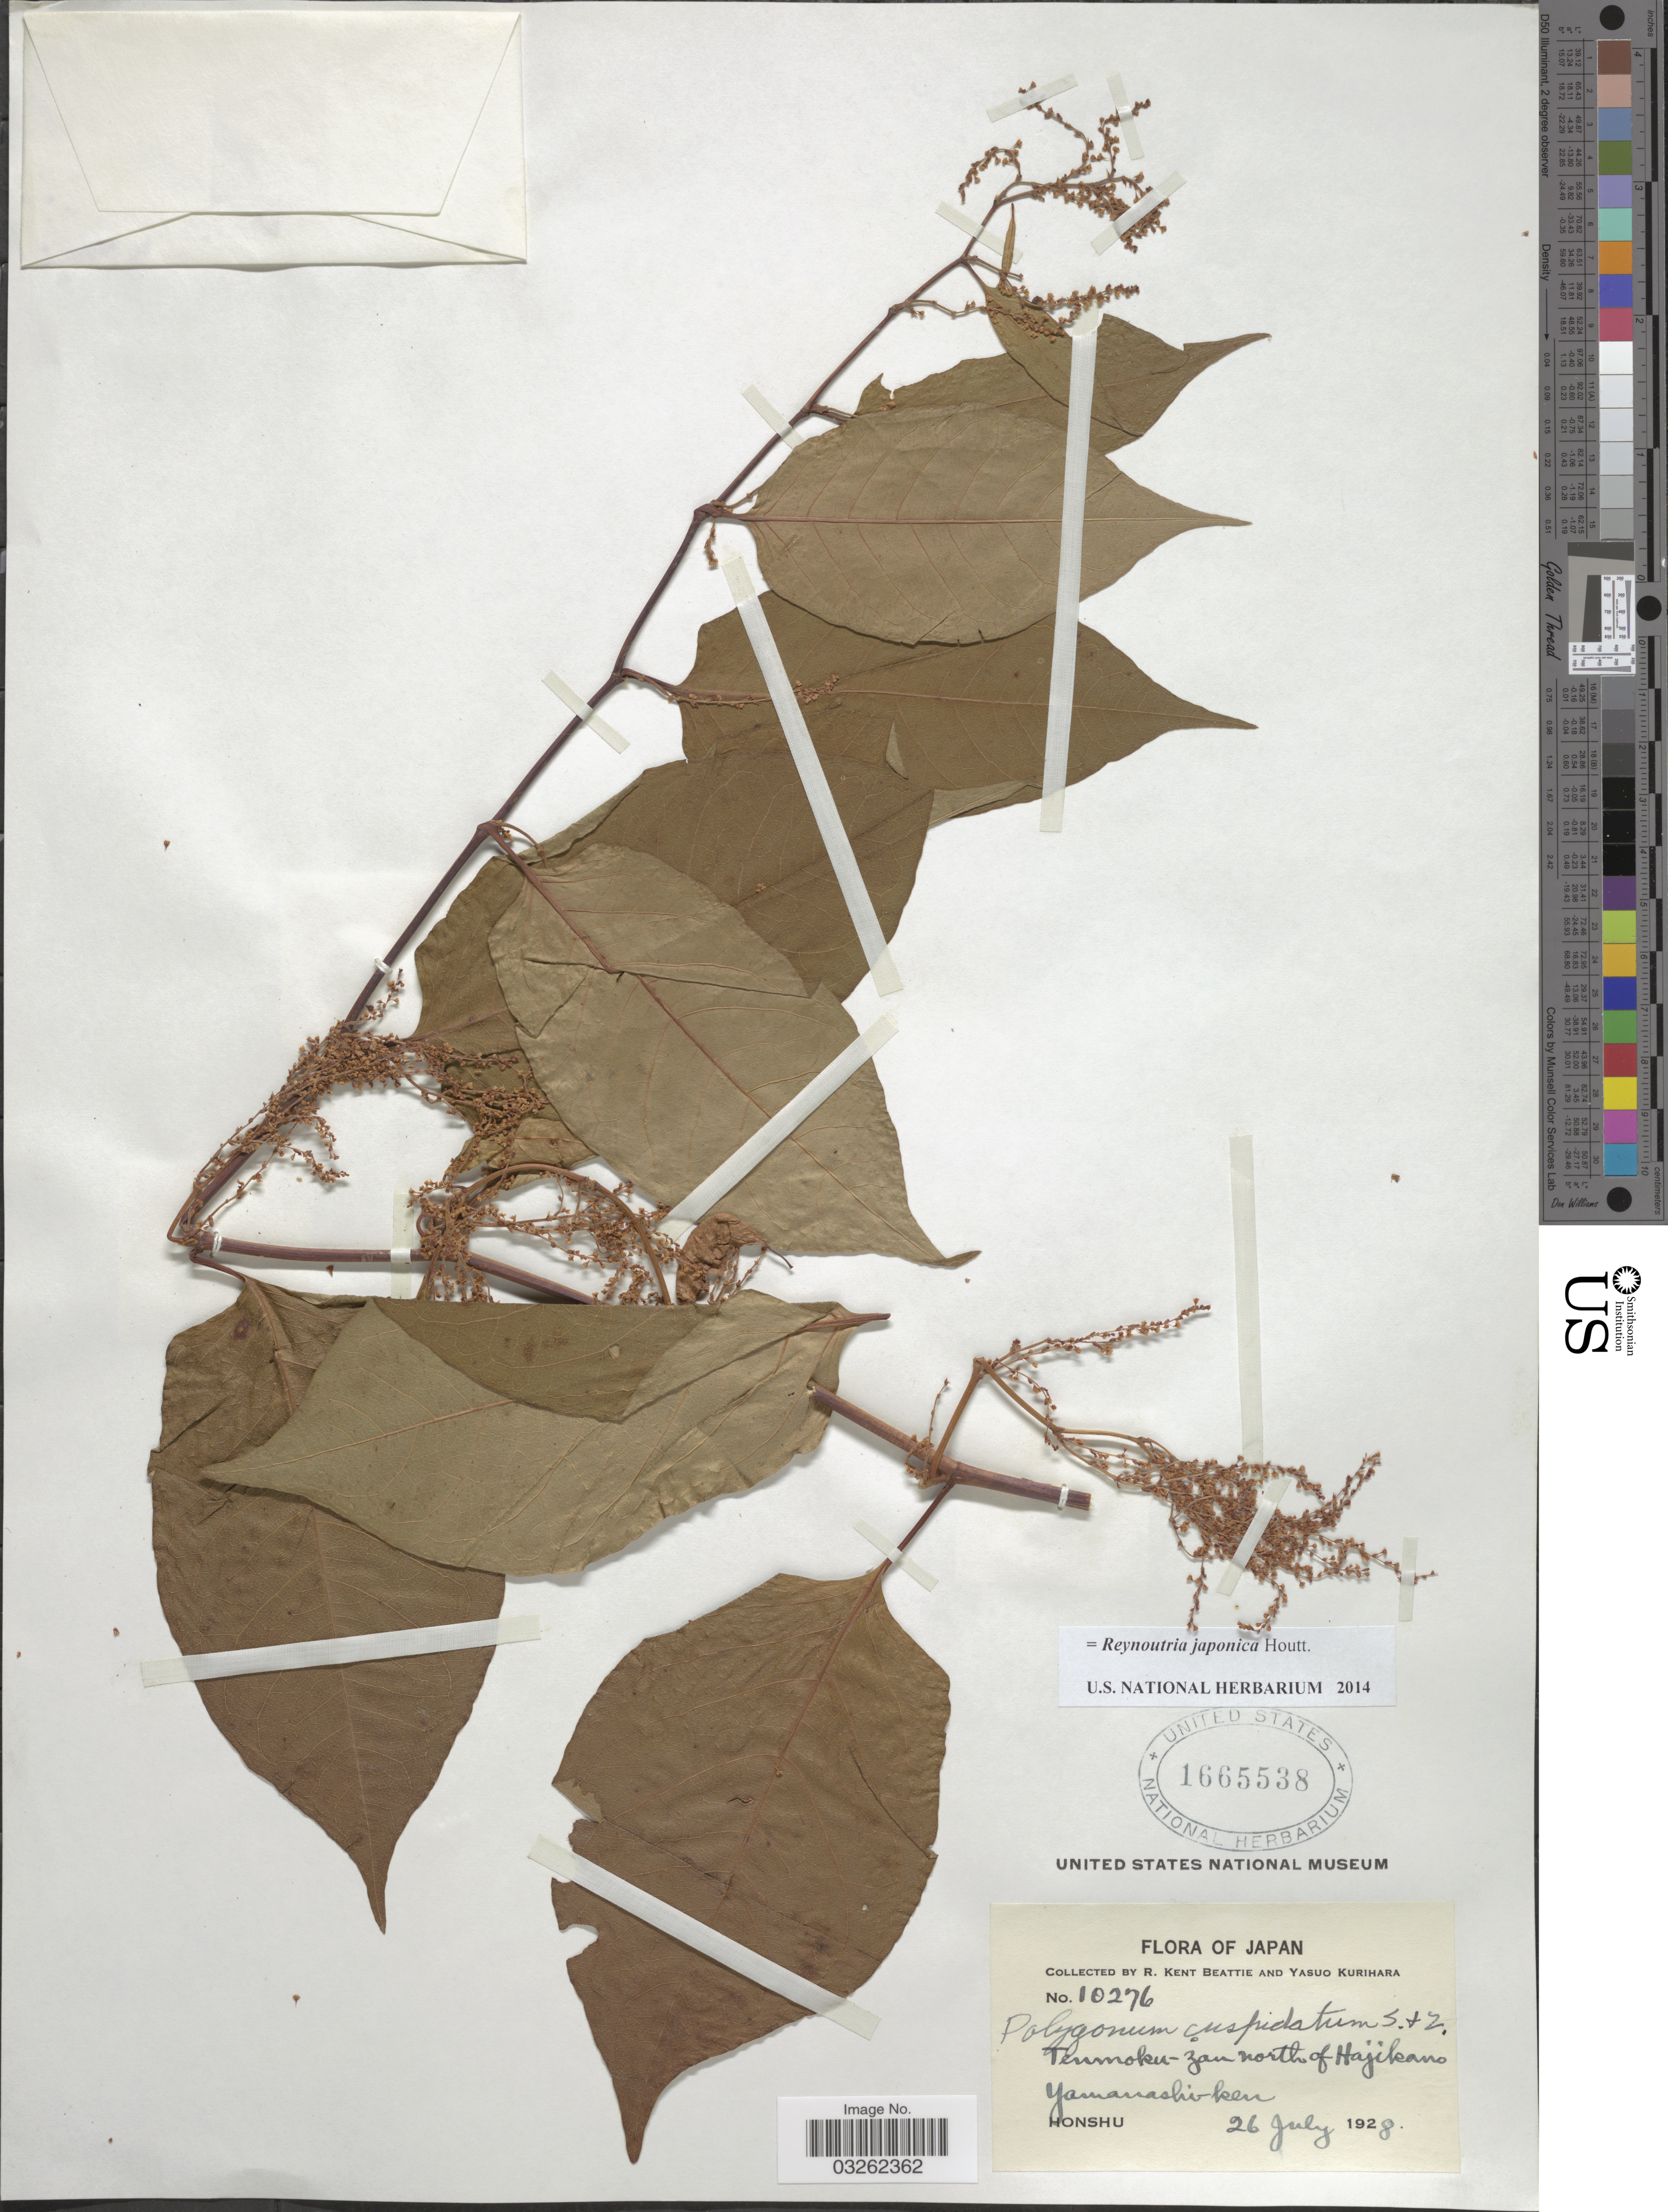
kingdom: Plantae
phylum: Tracheophyta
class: Magnoliopsida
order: Caryophyllales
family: Polygonaceae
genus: Reynoutria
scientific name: Reynoutria japonica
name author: Houtt.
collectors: R. K. Beattie & Y. Kurihara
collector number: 10276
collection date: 1928-07-26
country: Japan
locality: Tenmoku-zan north of Hajikano, Yamanashi-ken.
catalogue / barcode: US 1665538